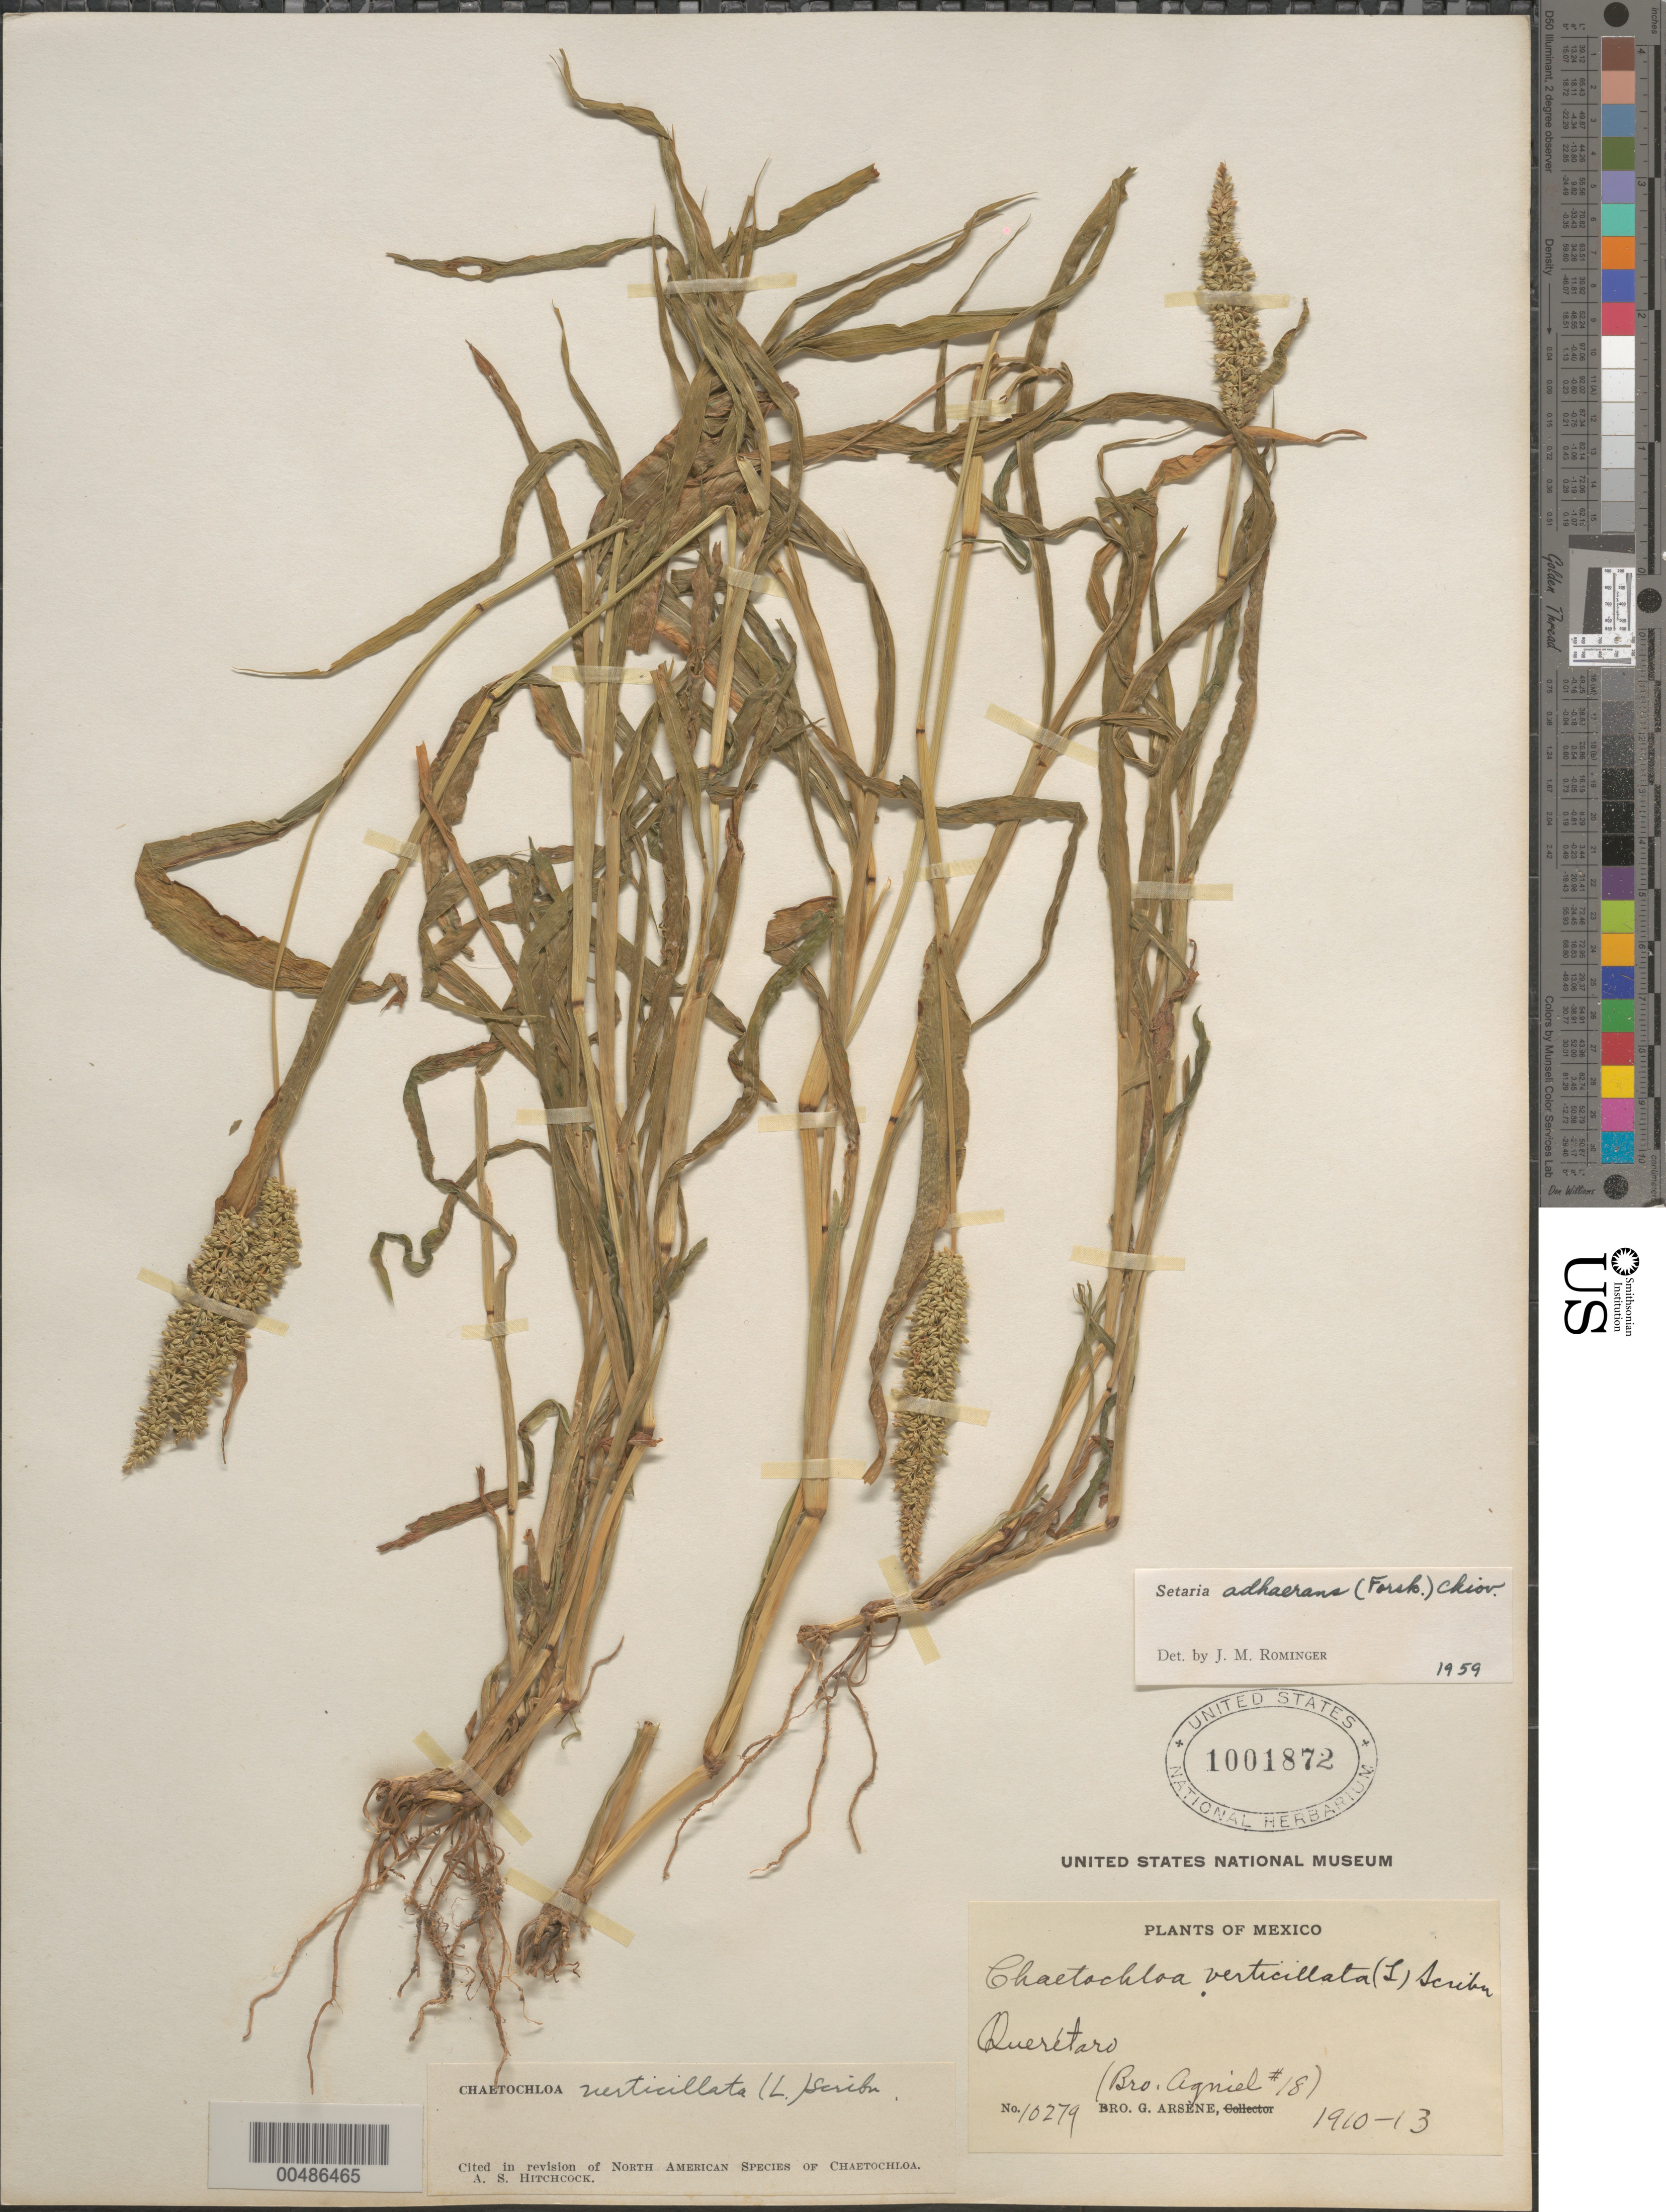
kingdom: Plantae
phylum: Tracheophyta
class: Liliopsida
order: Poales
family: Poaceae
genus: Setaria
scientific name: Setaria adhaerens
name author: (Forssk.) Chiov.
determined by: Rominger, J. M.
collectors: Bro. G. Arsène & Bro. Agniel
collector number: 10279/18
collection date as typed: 1910 to 1913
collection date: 1910/1913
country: Mexico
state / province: Querétaro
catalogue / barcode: US 1001872